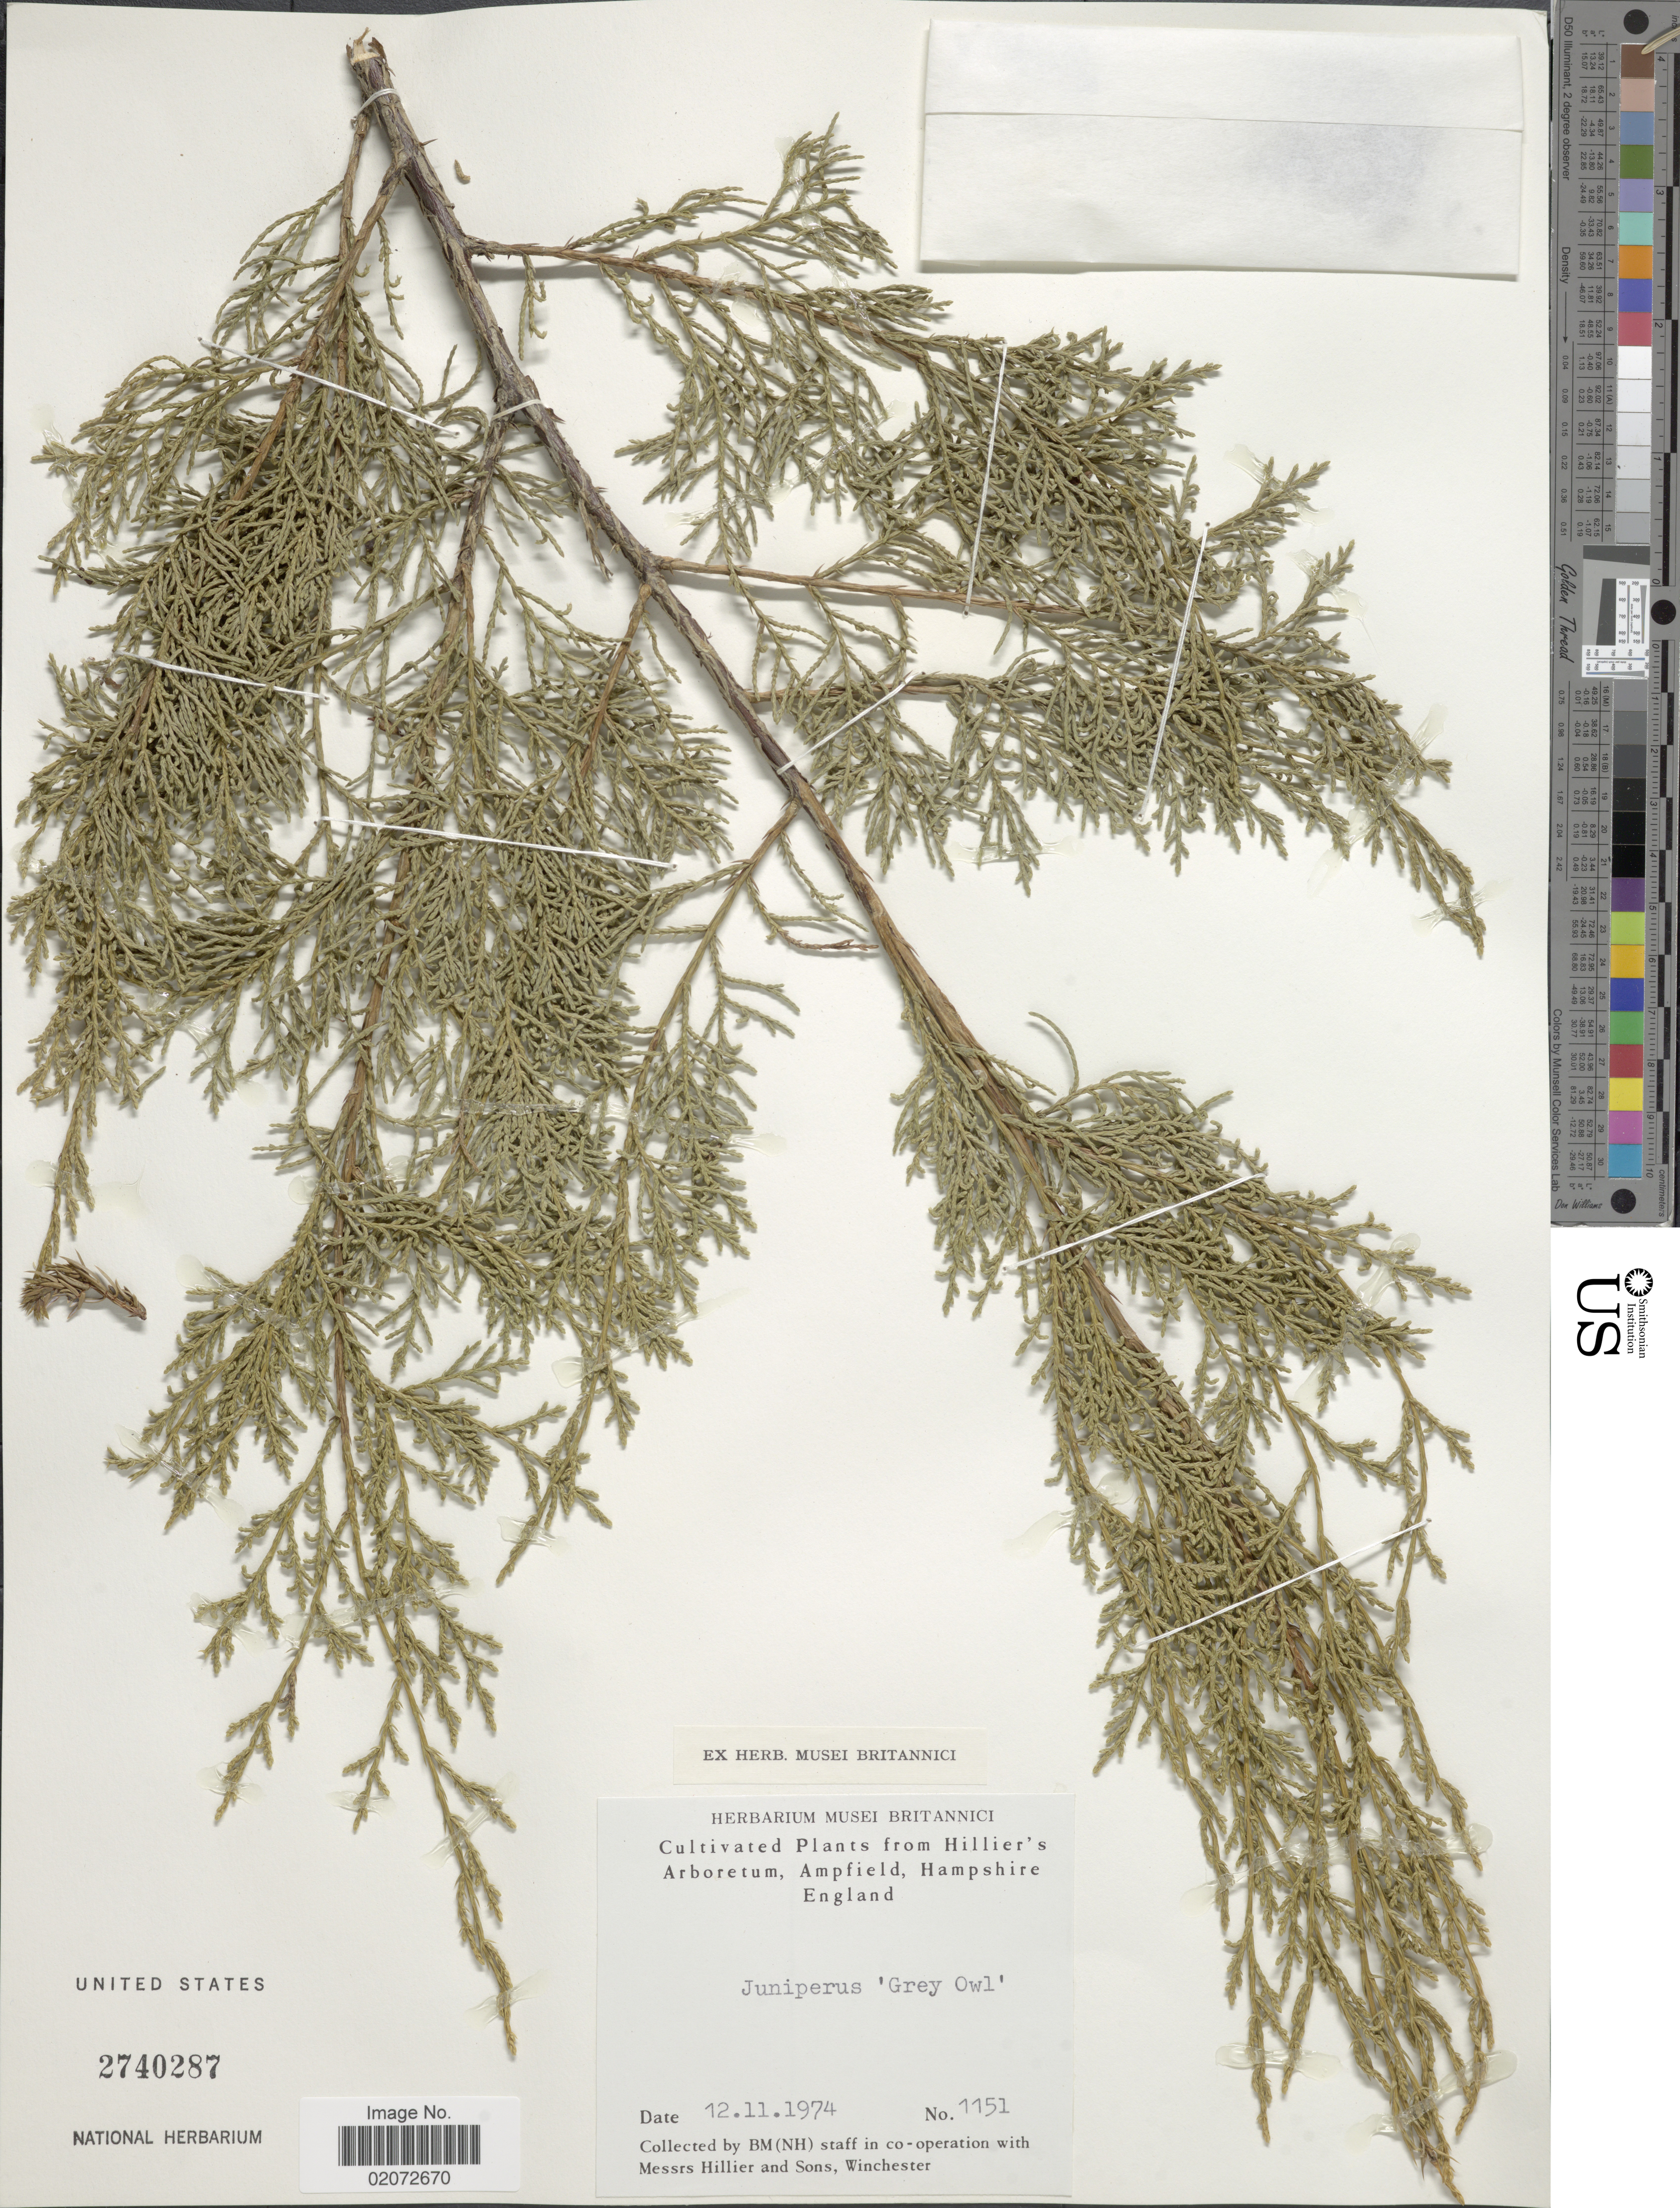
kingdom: Plantae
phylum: Tracheophyta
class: Pinopsida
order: Pinales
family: Cupressaceae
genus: Juniperus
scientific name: Juniperus sp.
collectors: The Natural History Museum, M. Hillier & et al.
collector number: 1151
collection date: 1974-11-12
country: United Kingdom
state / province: England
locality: Hillier;s Arboretum, Ampfield, Hampshire, England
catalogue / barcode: US 2740287